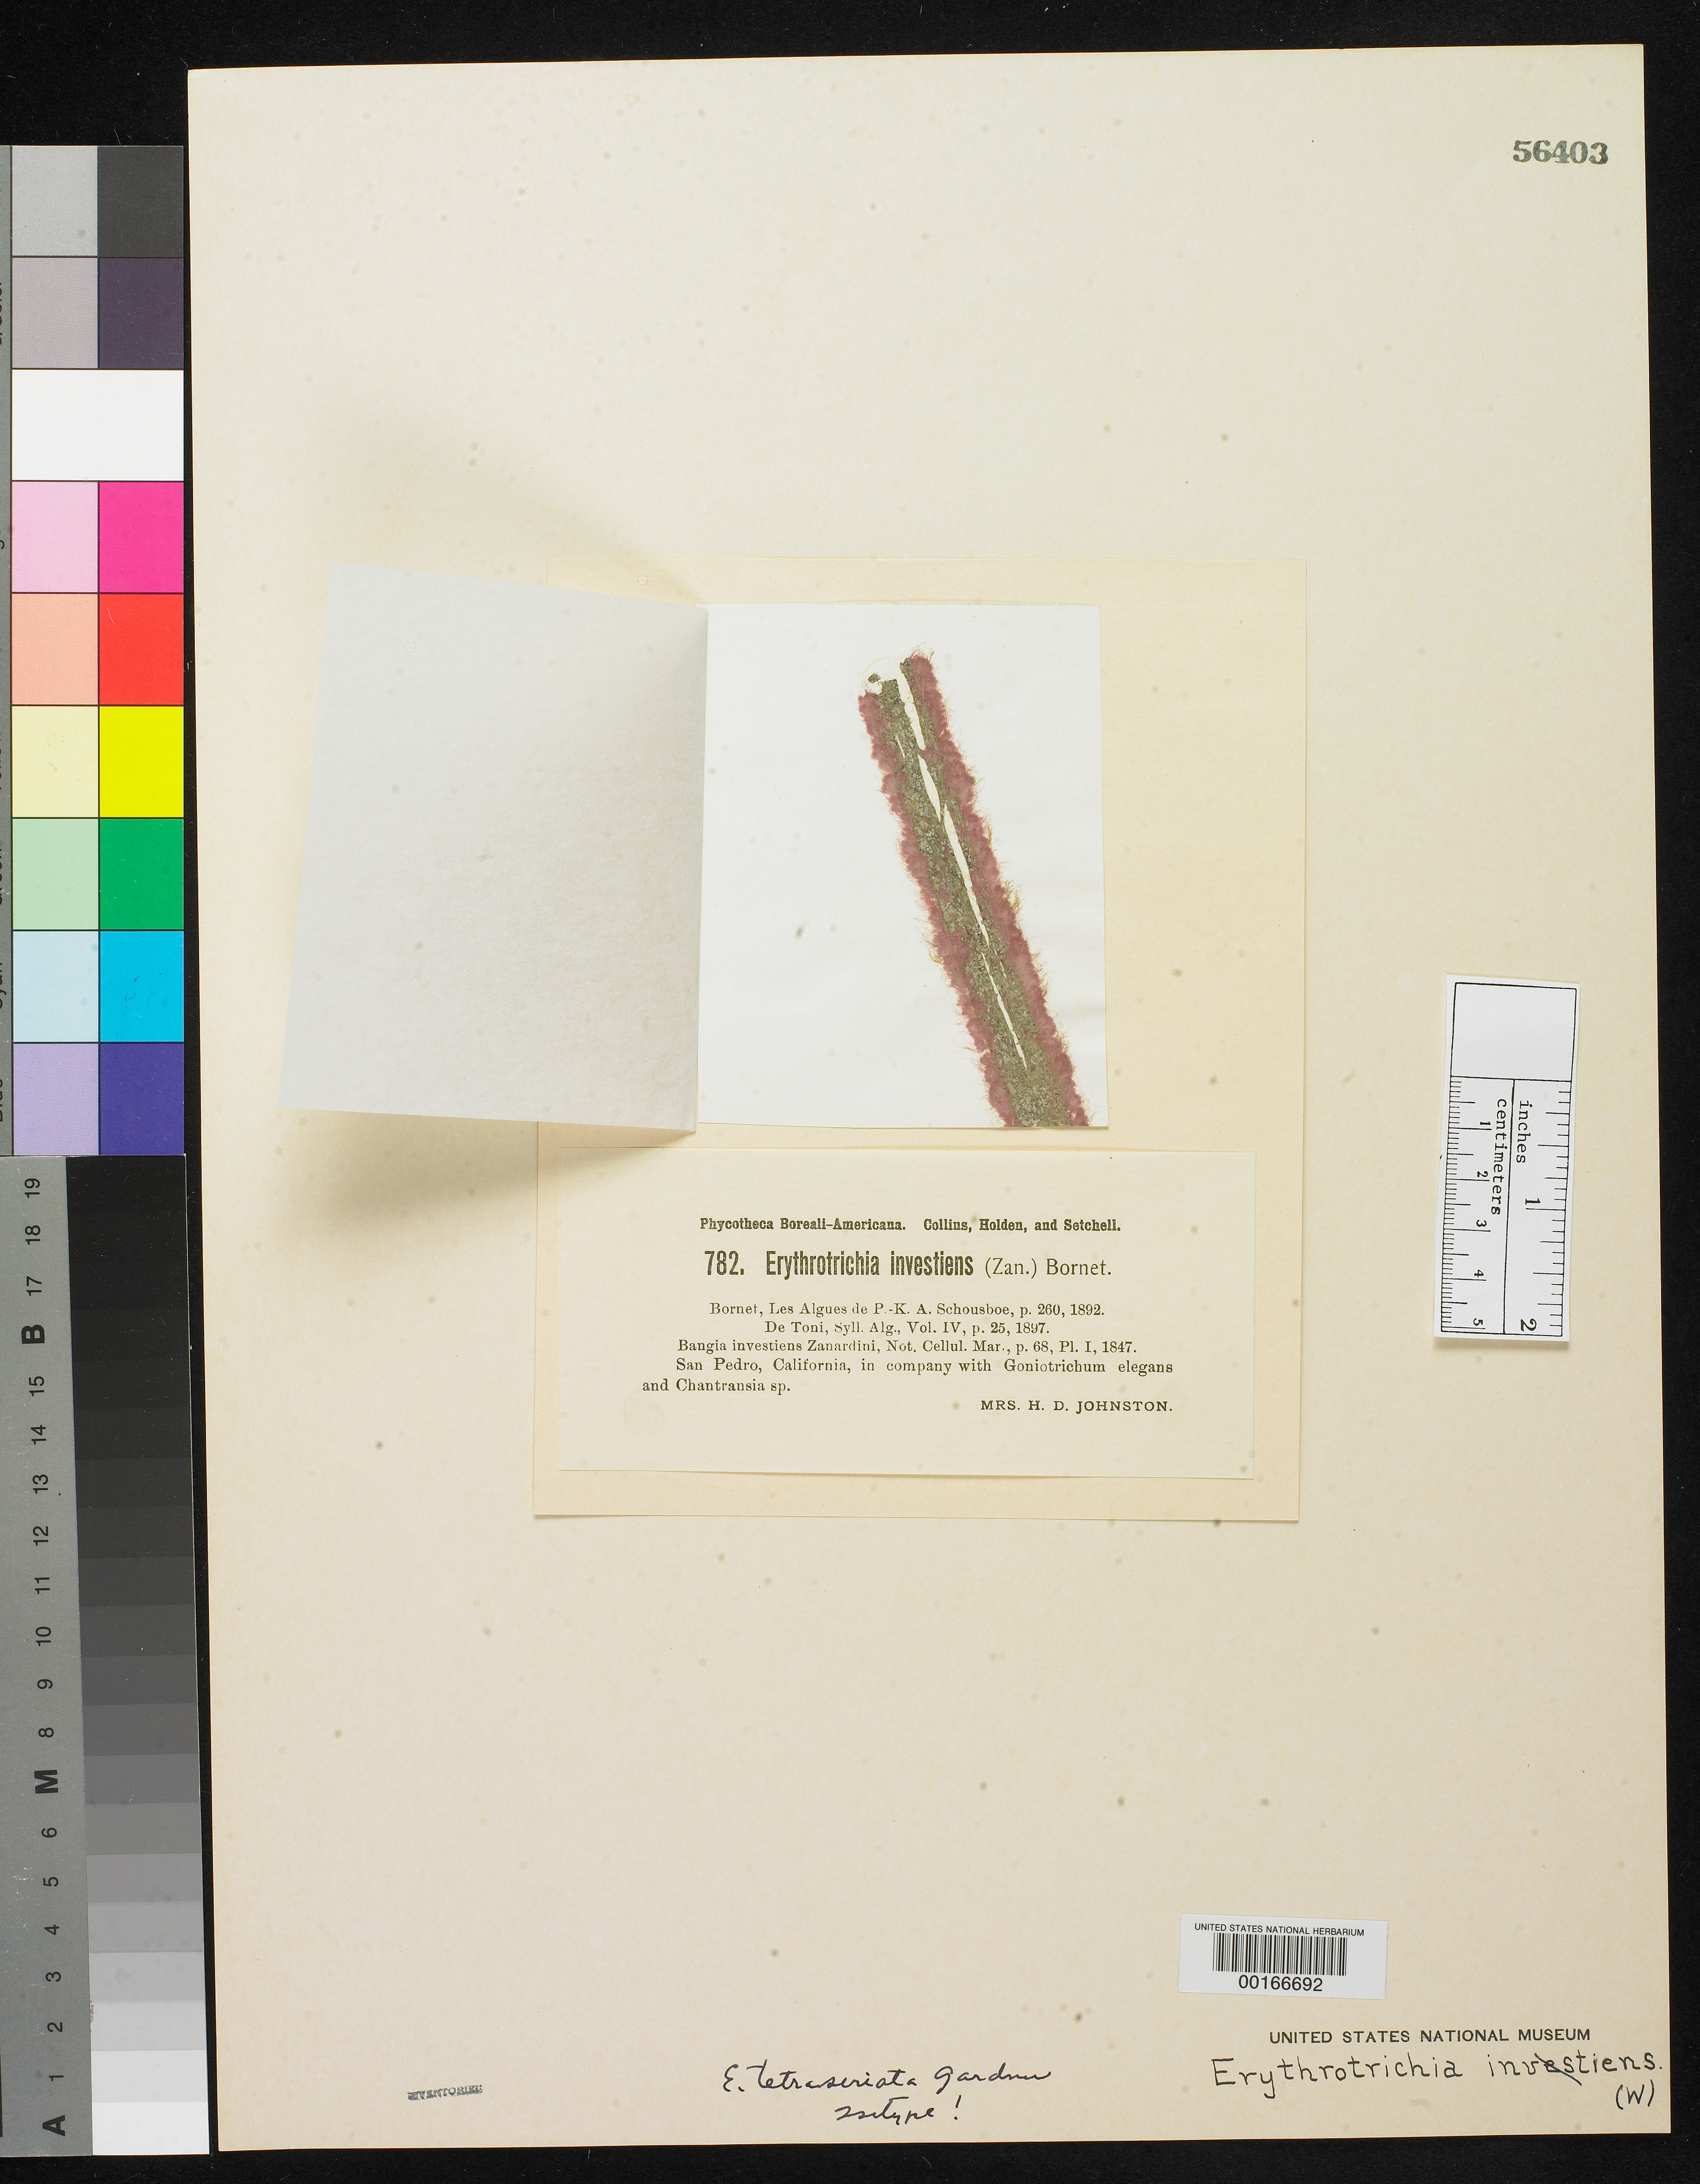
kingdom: Plantae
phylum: Rhodophyta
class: Compsopogonophyceae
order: Erythropeltidales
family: Erythrotrichiaceae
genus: Erythrotrichia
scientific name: Erythrotrichia tetraseriata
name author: N.L. Gardner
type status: Isotype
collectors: Mrs. H. D. Johnston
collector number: PB-A 782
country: United States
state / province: California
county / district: Los Angeles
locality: San Pedro.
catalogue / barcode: US 56403